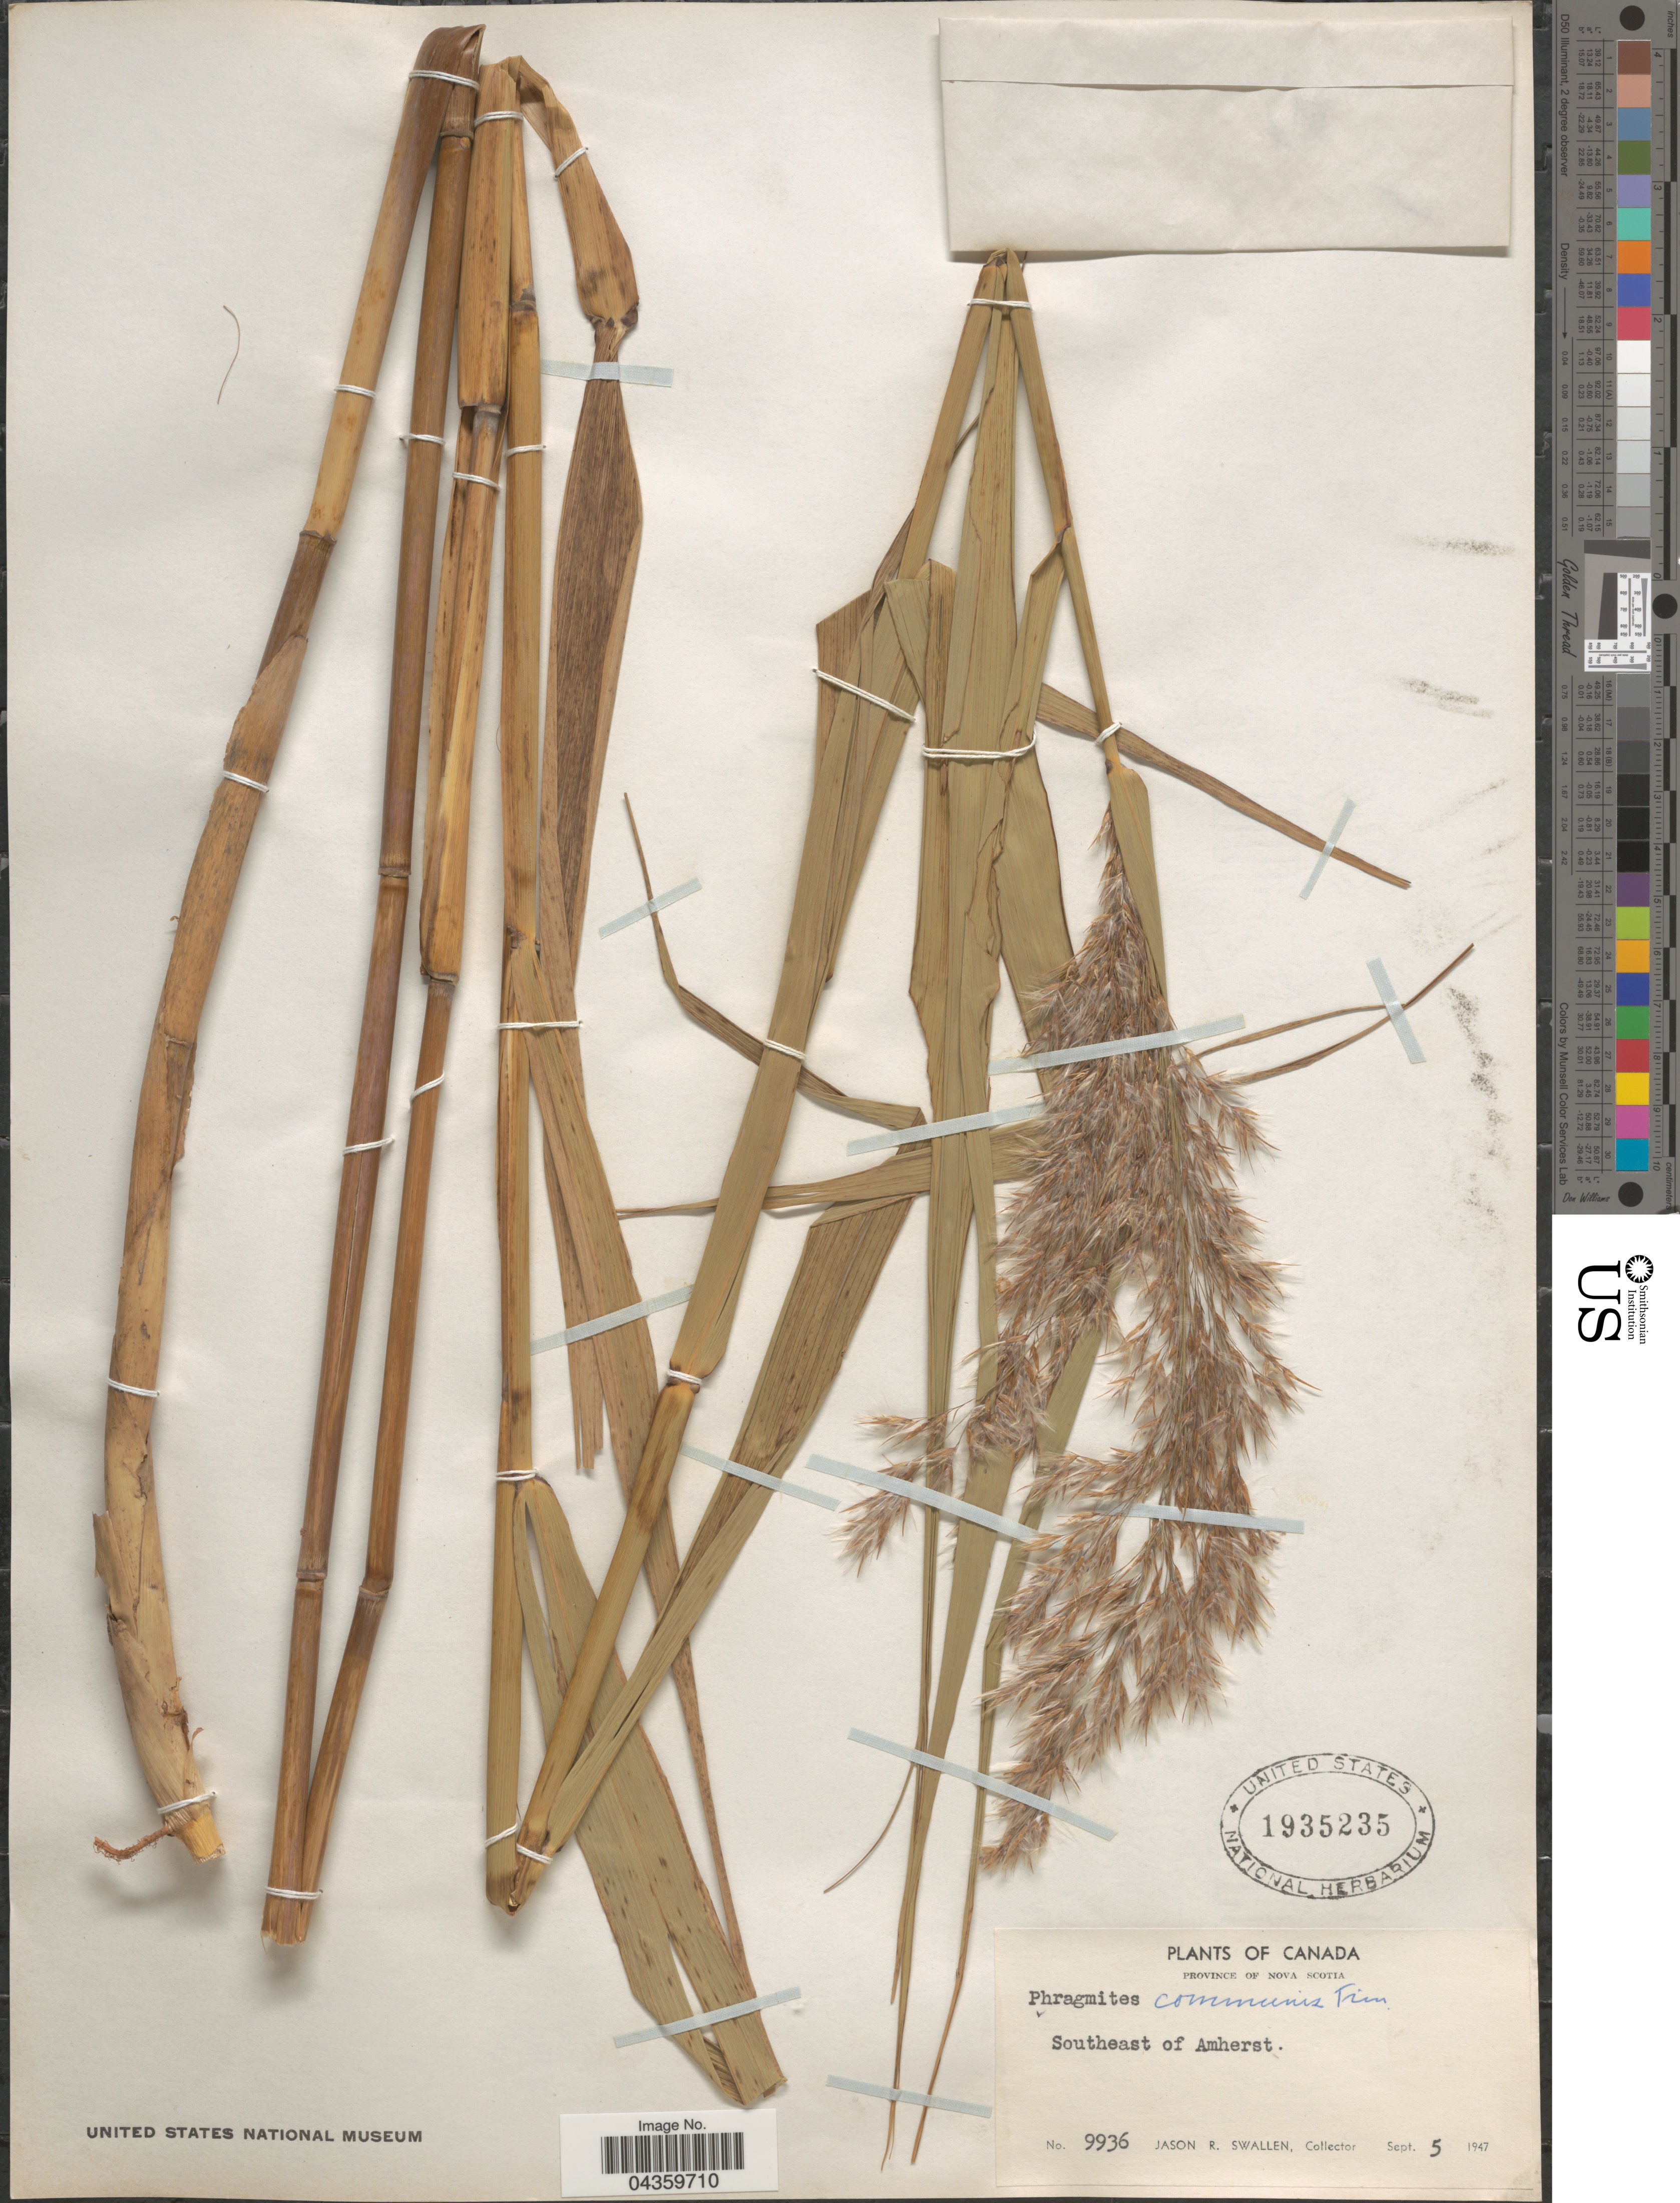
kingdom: Plantae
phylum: Tracheophyta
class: Liliopsida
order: Poales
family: Poaceae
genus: Phragmites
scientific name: Phragmites australis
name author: (Cav.) Trin. ex Steud.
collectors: J. R. Swallen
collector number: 9936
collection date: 1947-09-05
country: Canada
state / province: Nova Scotia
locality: Southeast of Amherst.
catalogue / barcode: US 1935235